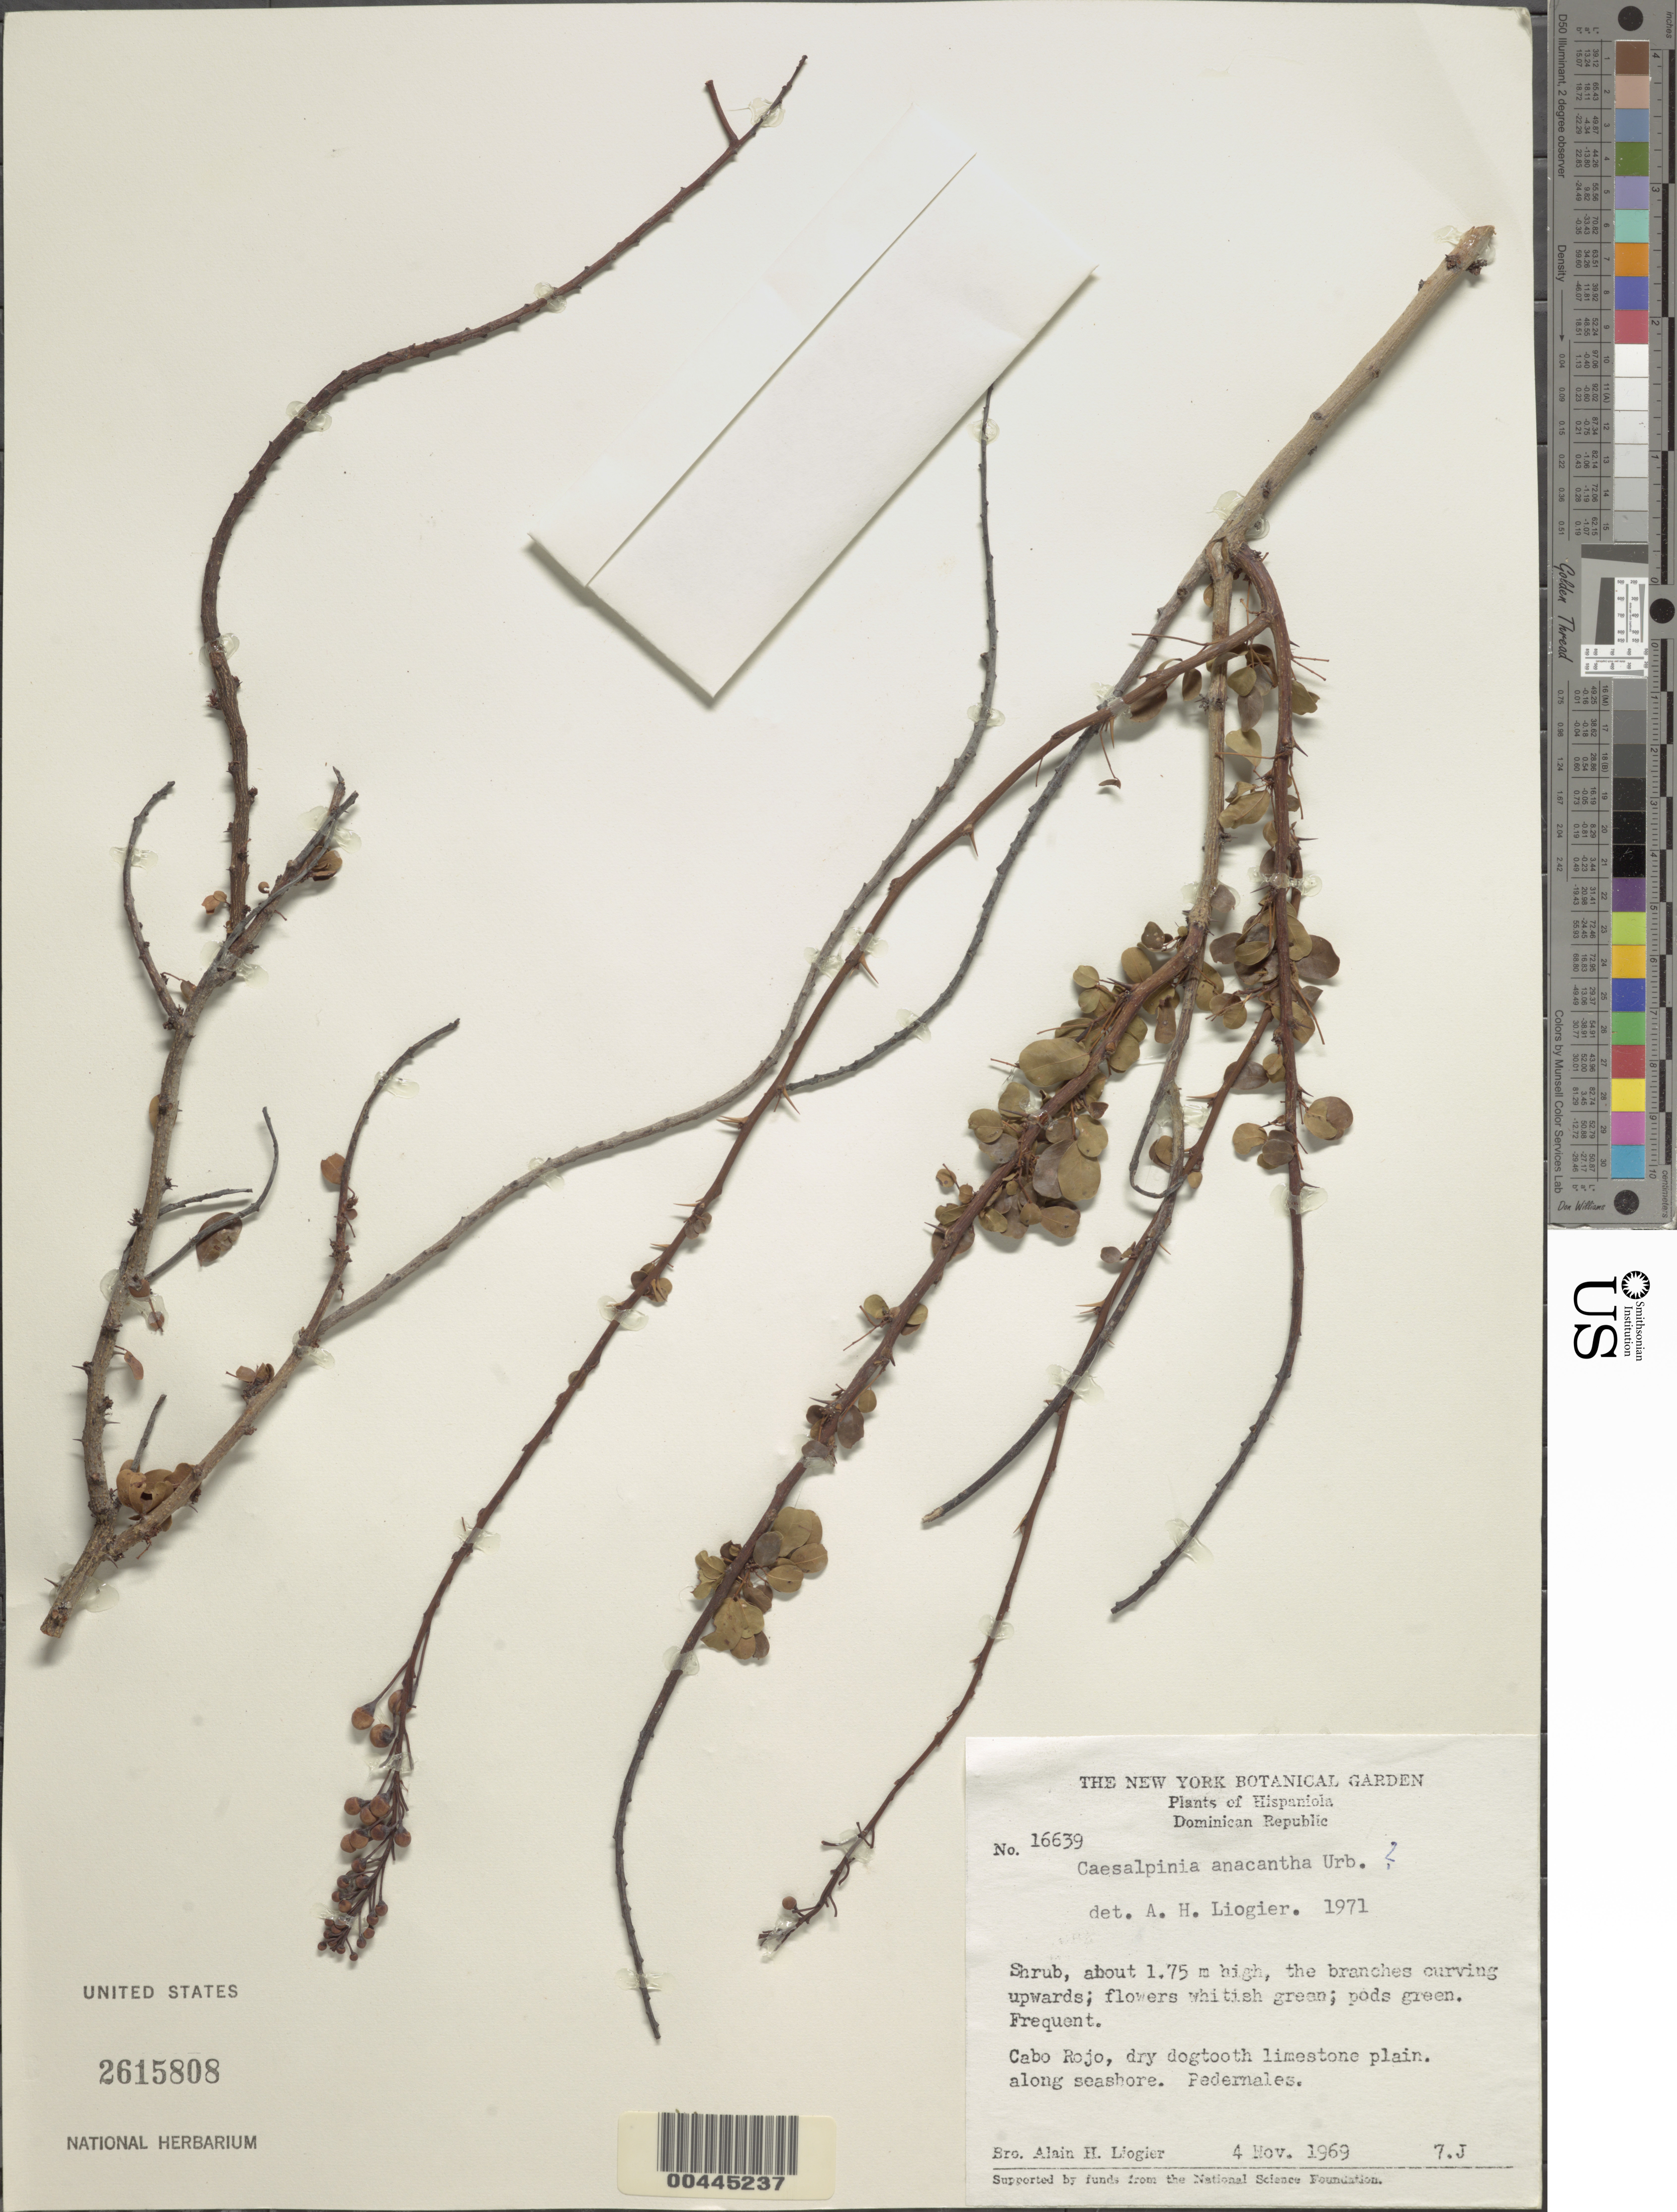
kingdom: Plantae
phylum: Tracheophyta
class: Magnoliopsida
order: Fabales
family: Fabaceae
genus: Caesalpinia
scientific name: Caesalpinia anacantha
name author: Urb.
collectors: A. H. Liogier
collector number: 16639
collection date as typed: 04 Nov 1969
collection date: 1969-11-04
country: Dominican Republic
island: Hispaniola Island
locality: Cabo rojo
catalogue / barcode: US 2615808